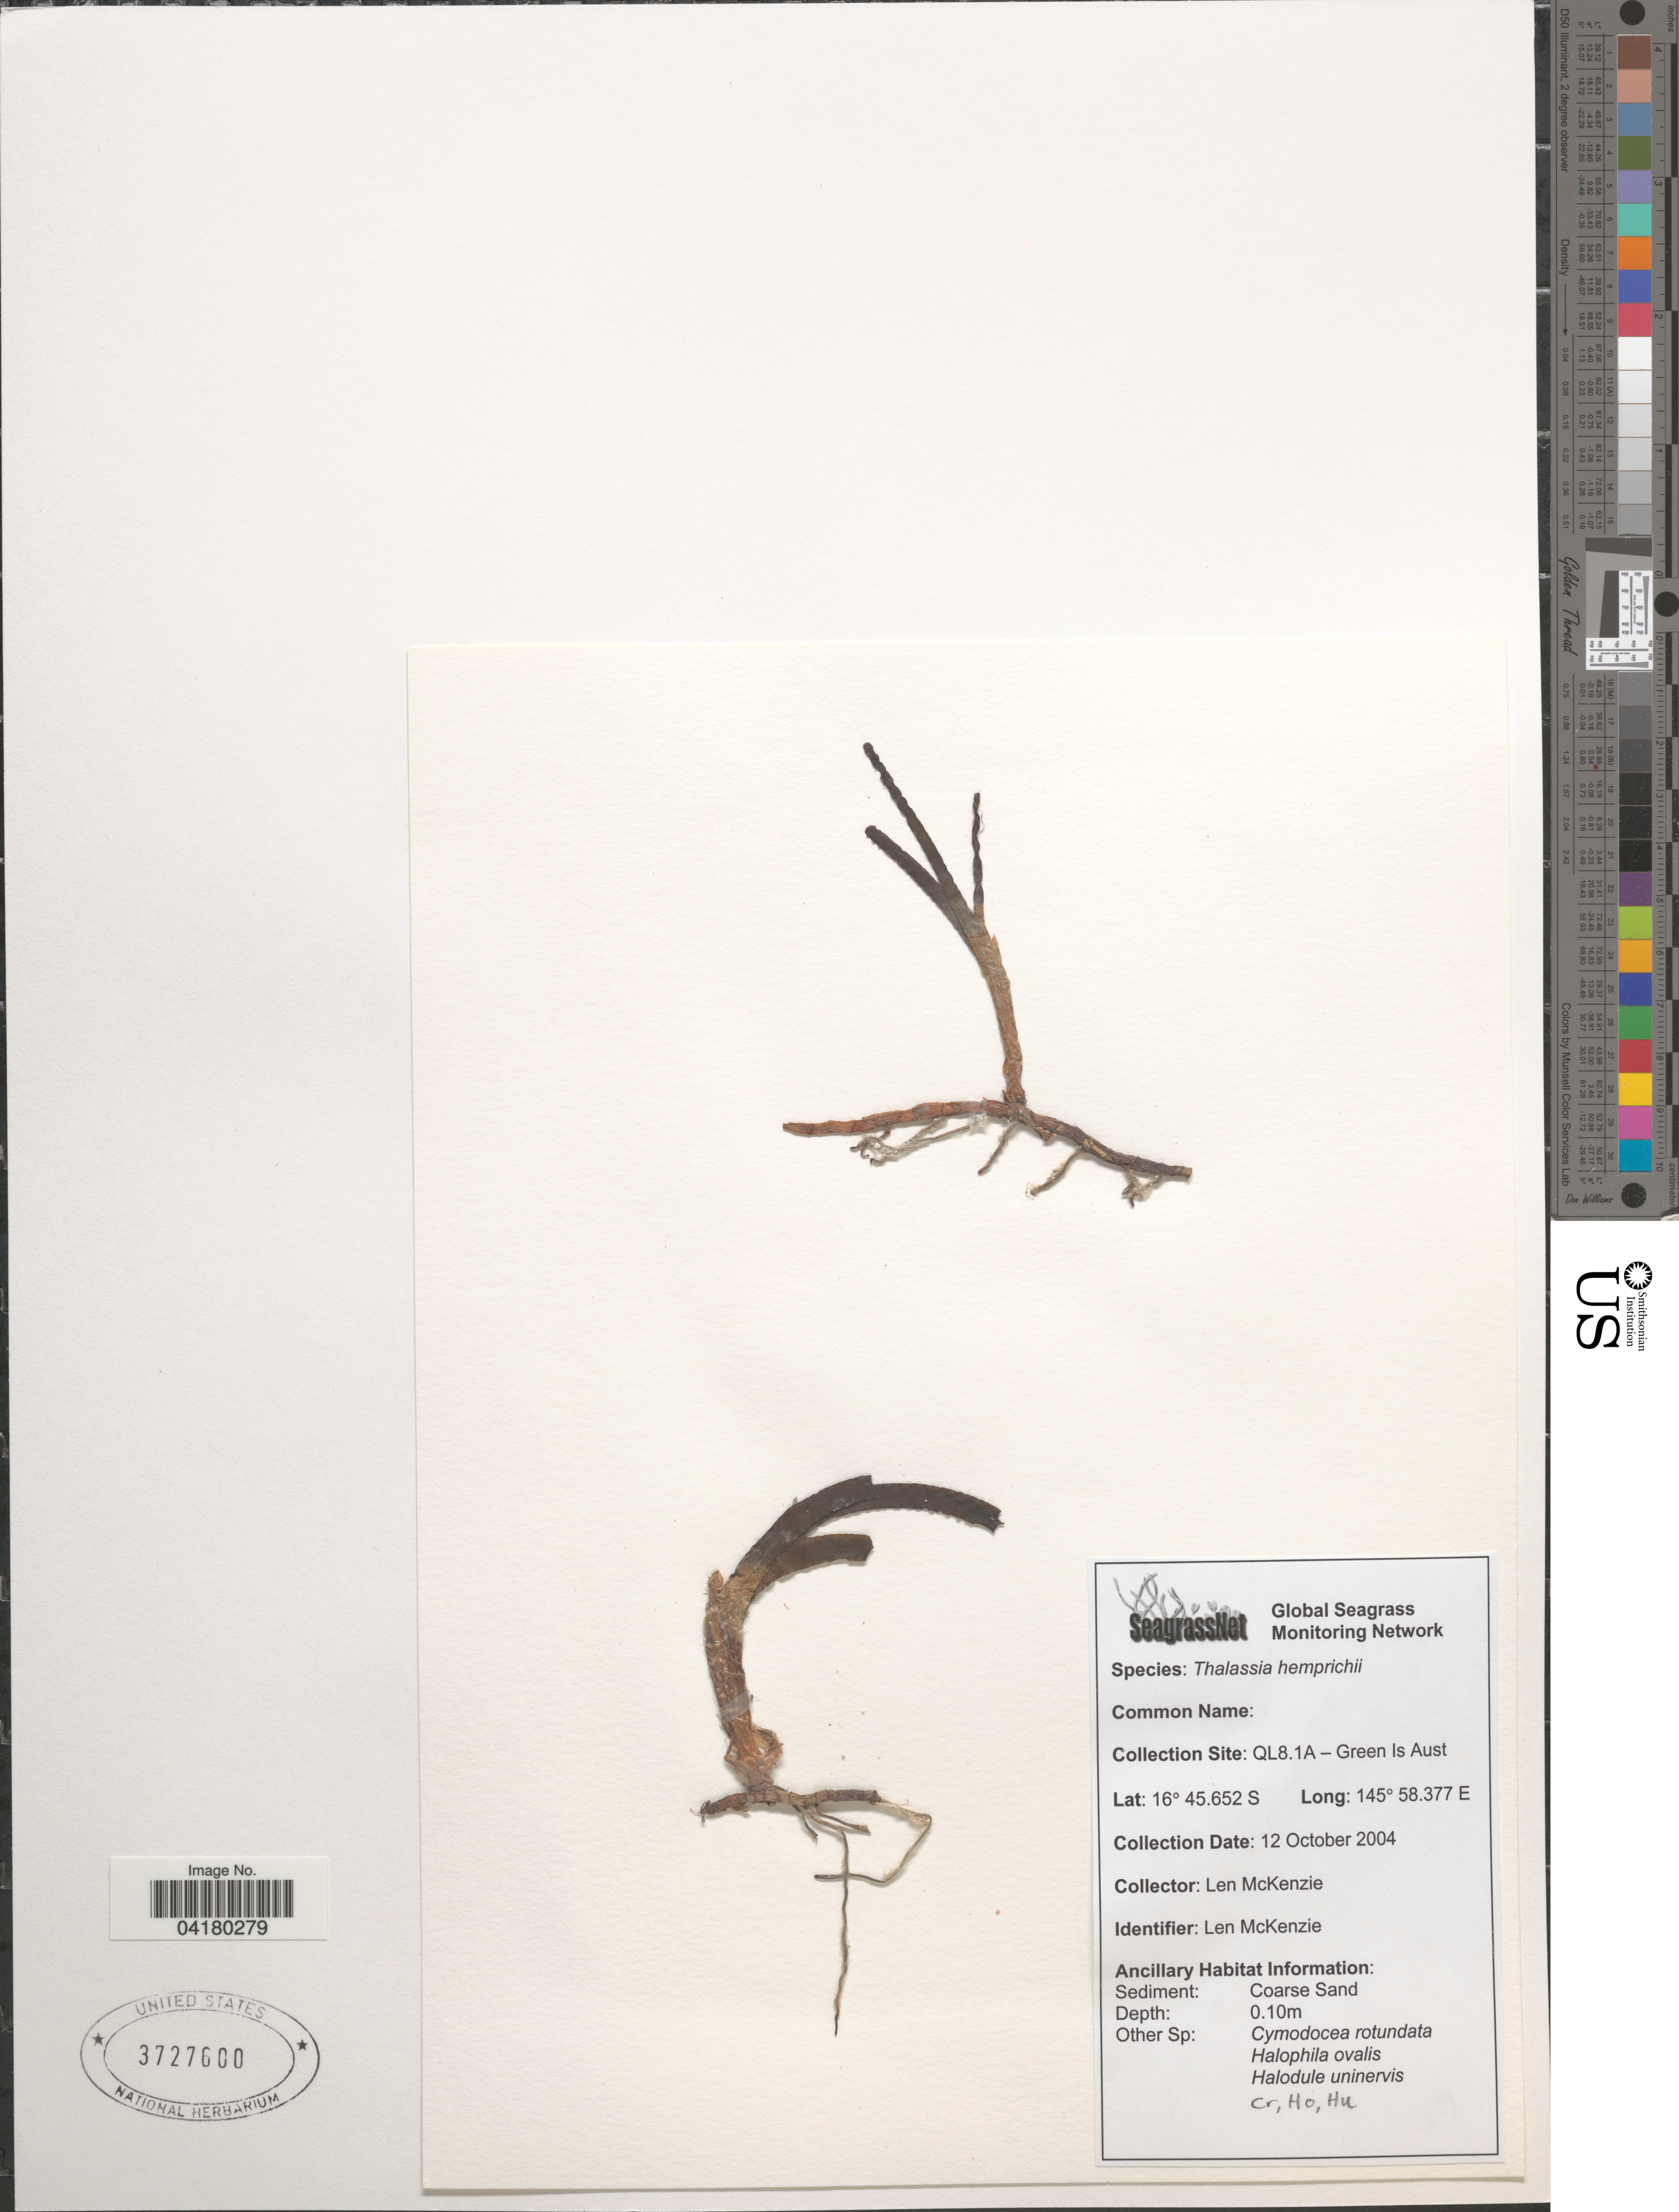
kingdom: Plantae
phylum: Tracheophyta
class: Liliopsida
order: Alismatales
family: Hydrocharitaceae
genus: Thalassia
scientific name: Thalassia hemprichii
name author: Asch.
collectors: L. McKenzie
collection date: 2004-10-12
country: Australia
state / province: Queensland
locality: QL8.1A - Green Is.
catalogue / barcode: US 3727600